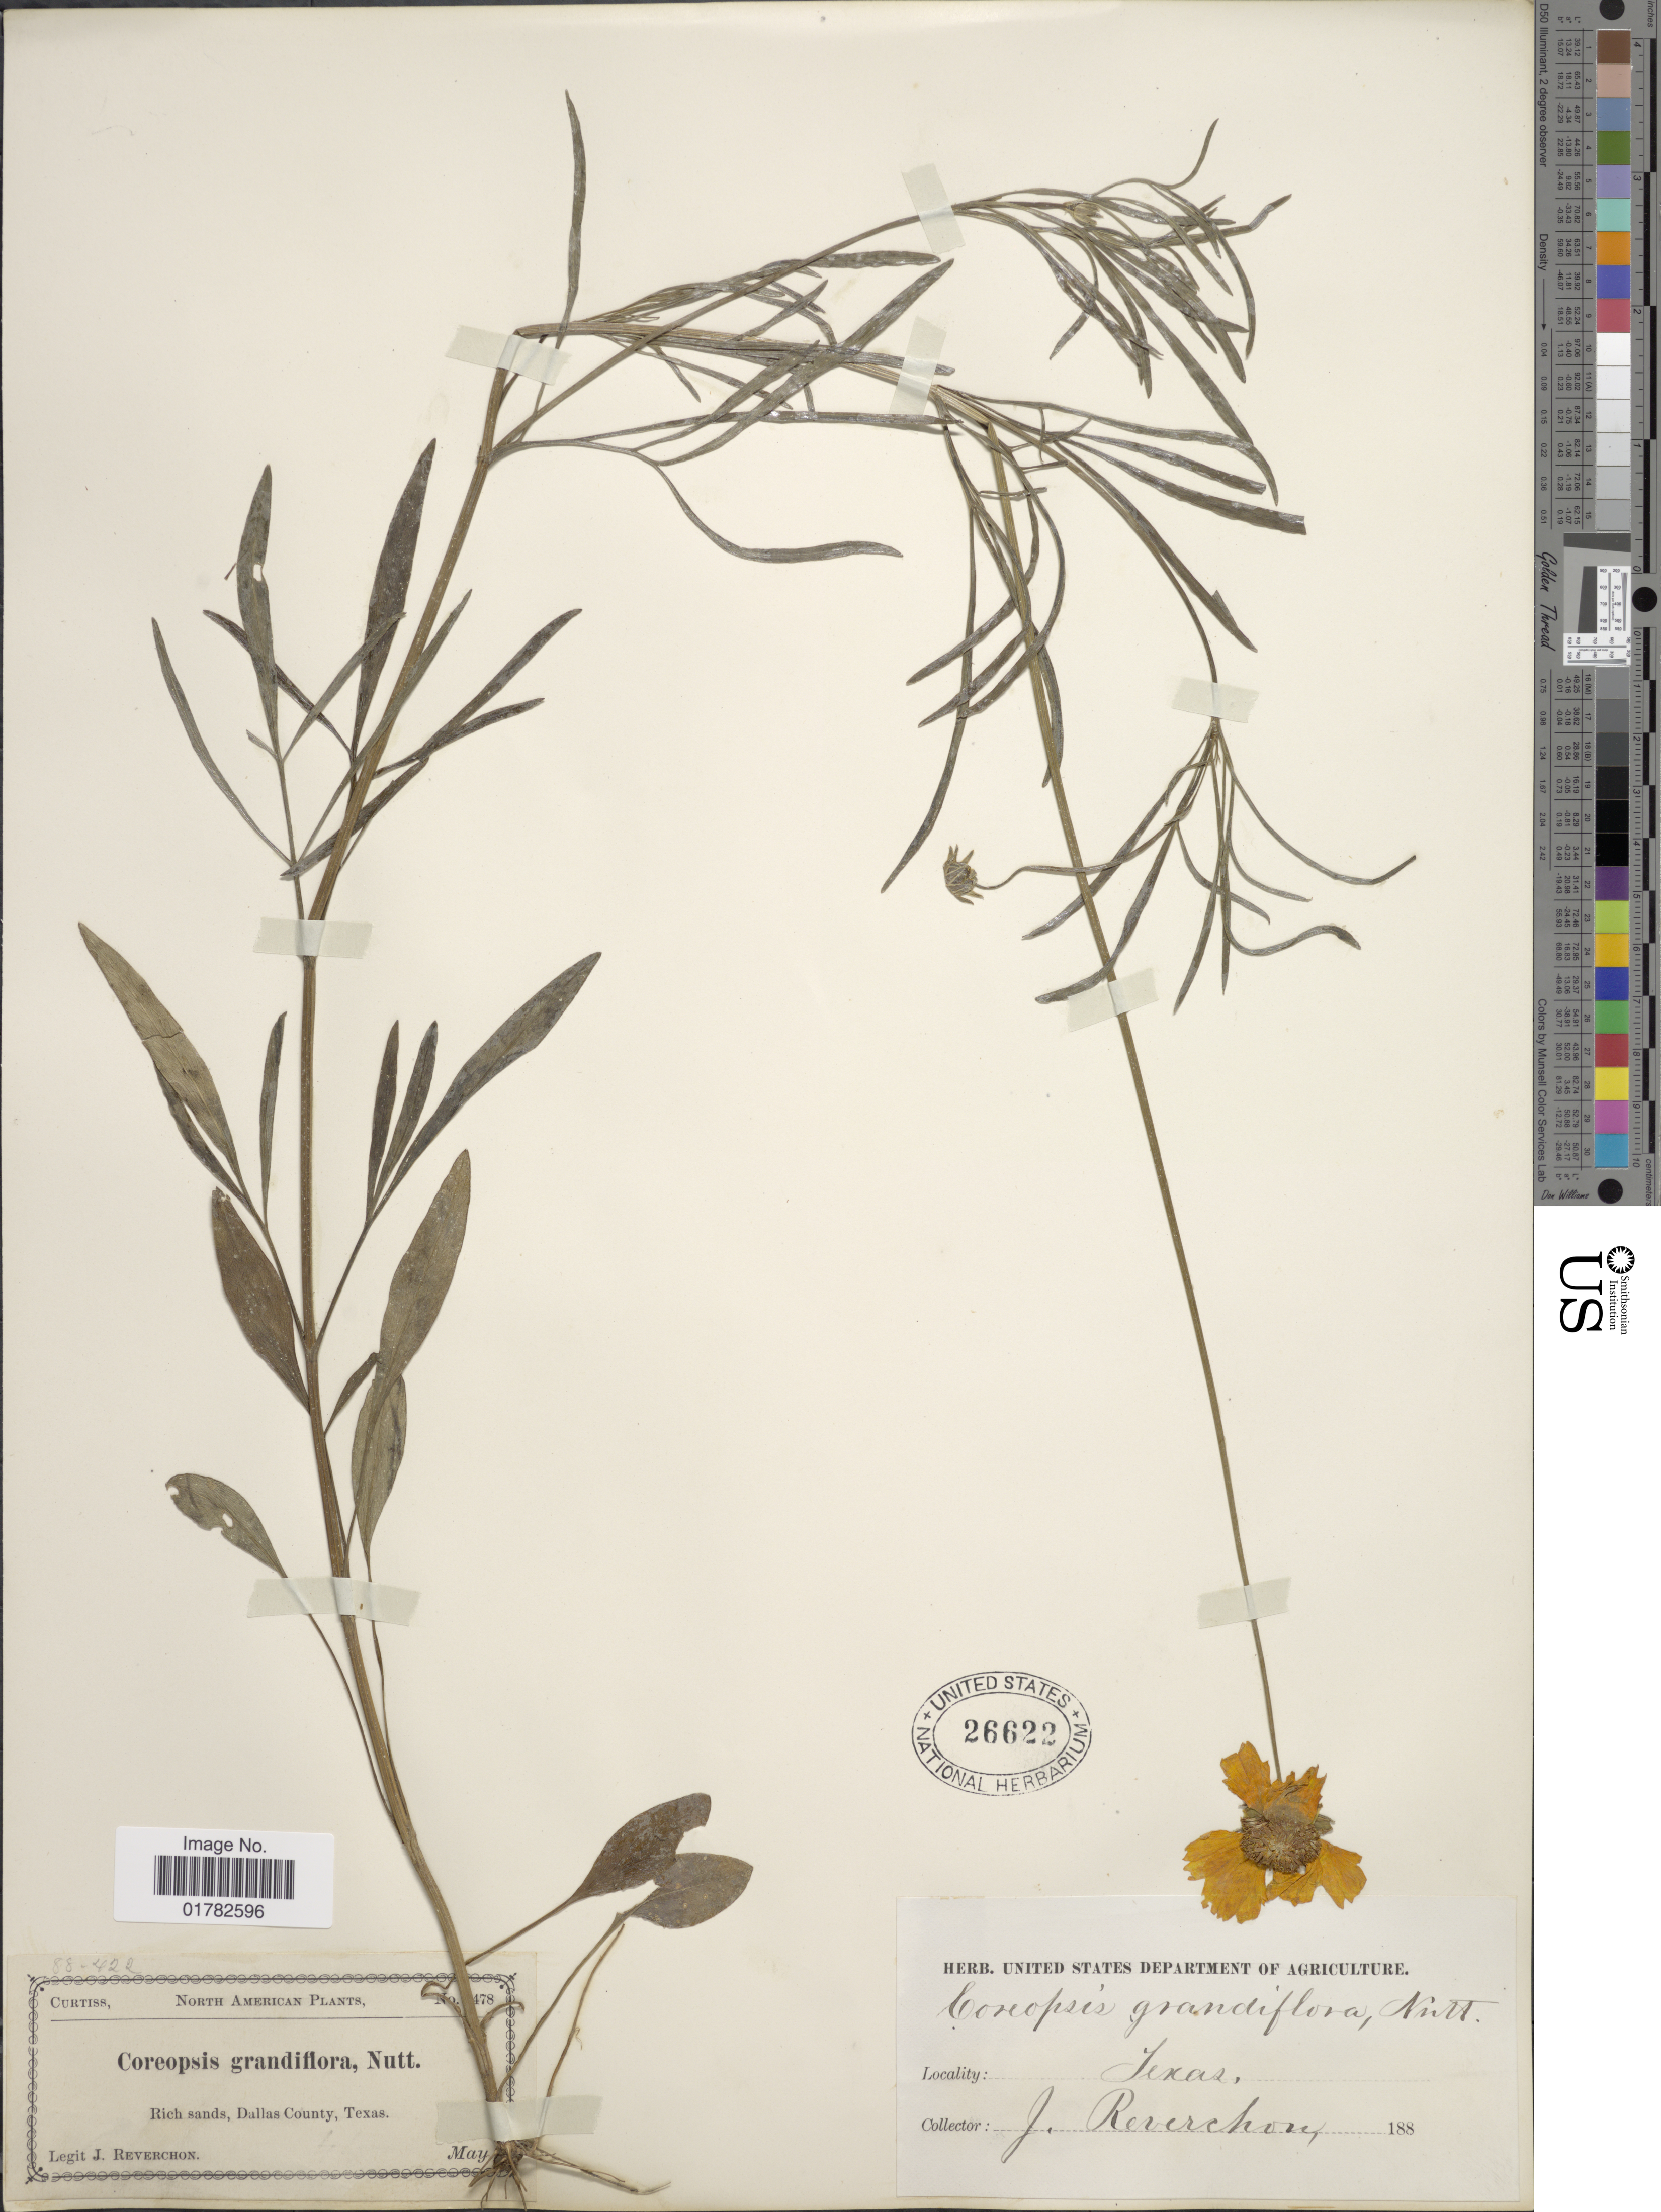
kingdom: Plantae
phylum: Tracheophyta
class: Magnoliopsida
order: Asterales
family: Asteraceae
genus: Coreopsis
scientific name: Coreopsis grandiflora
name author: Nutt.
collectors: J. Reverchon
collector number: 478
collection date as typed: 188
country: United States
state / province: Texas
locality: North America, Rich sands, Dallas County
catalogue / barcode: US 26622